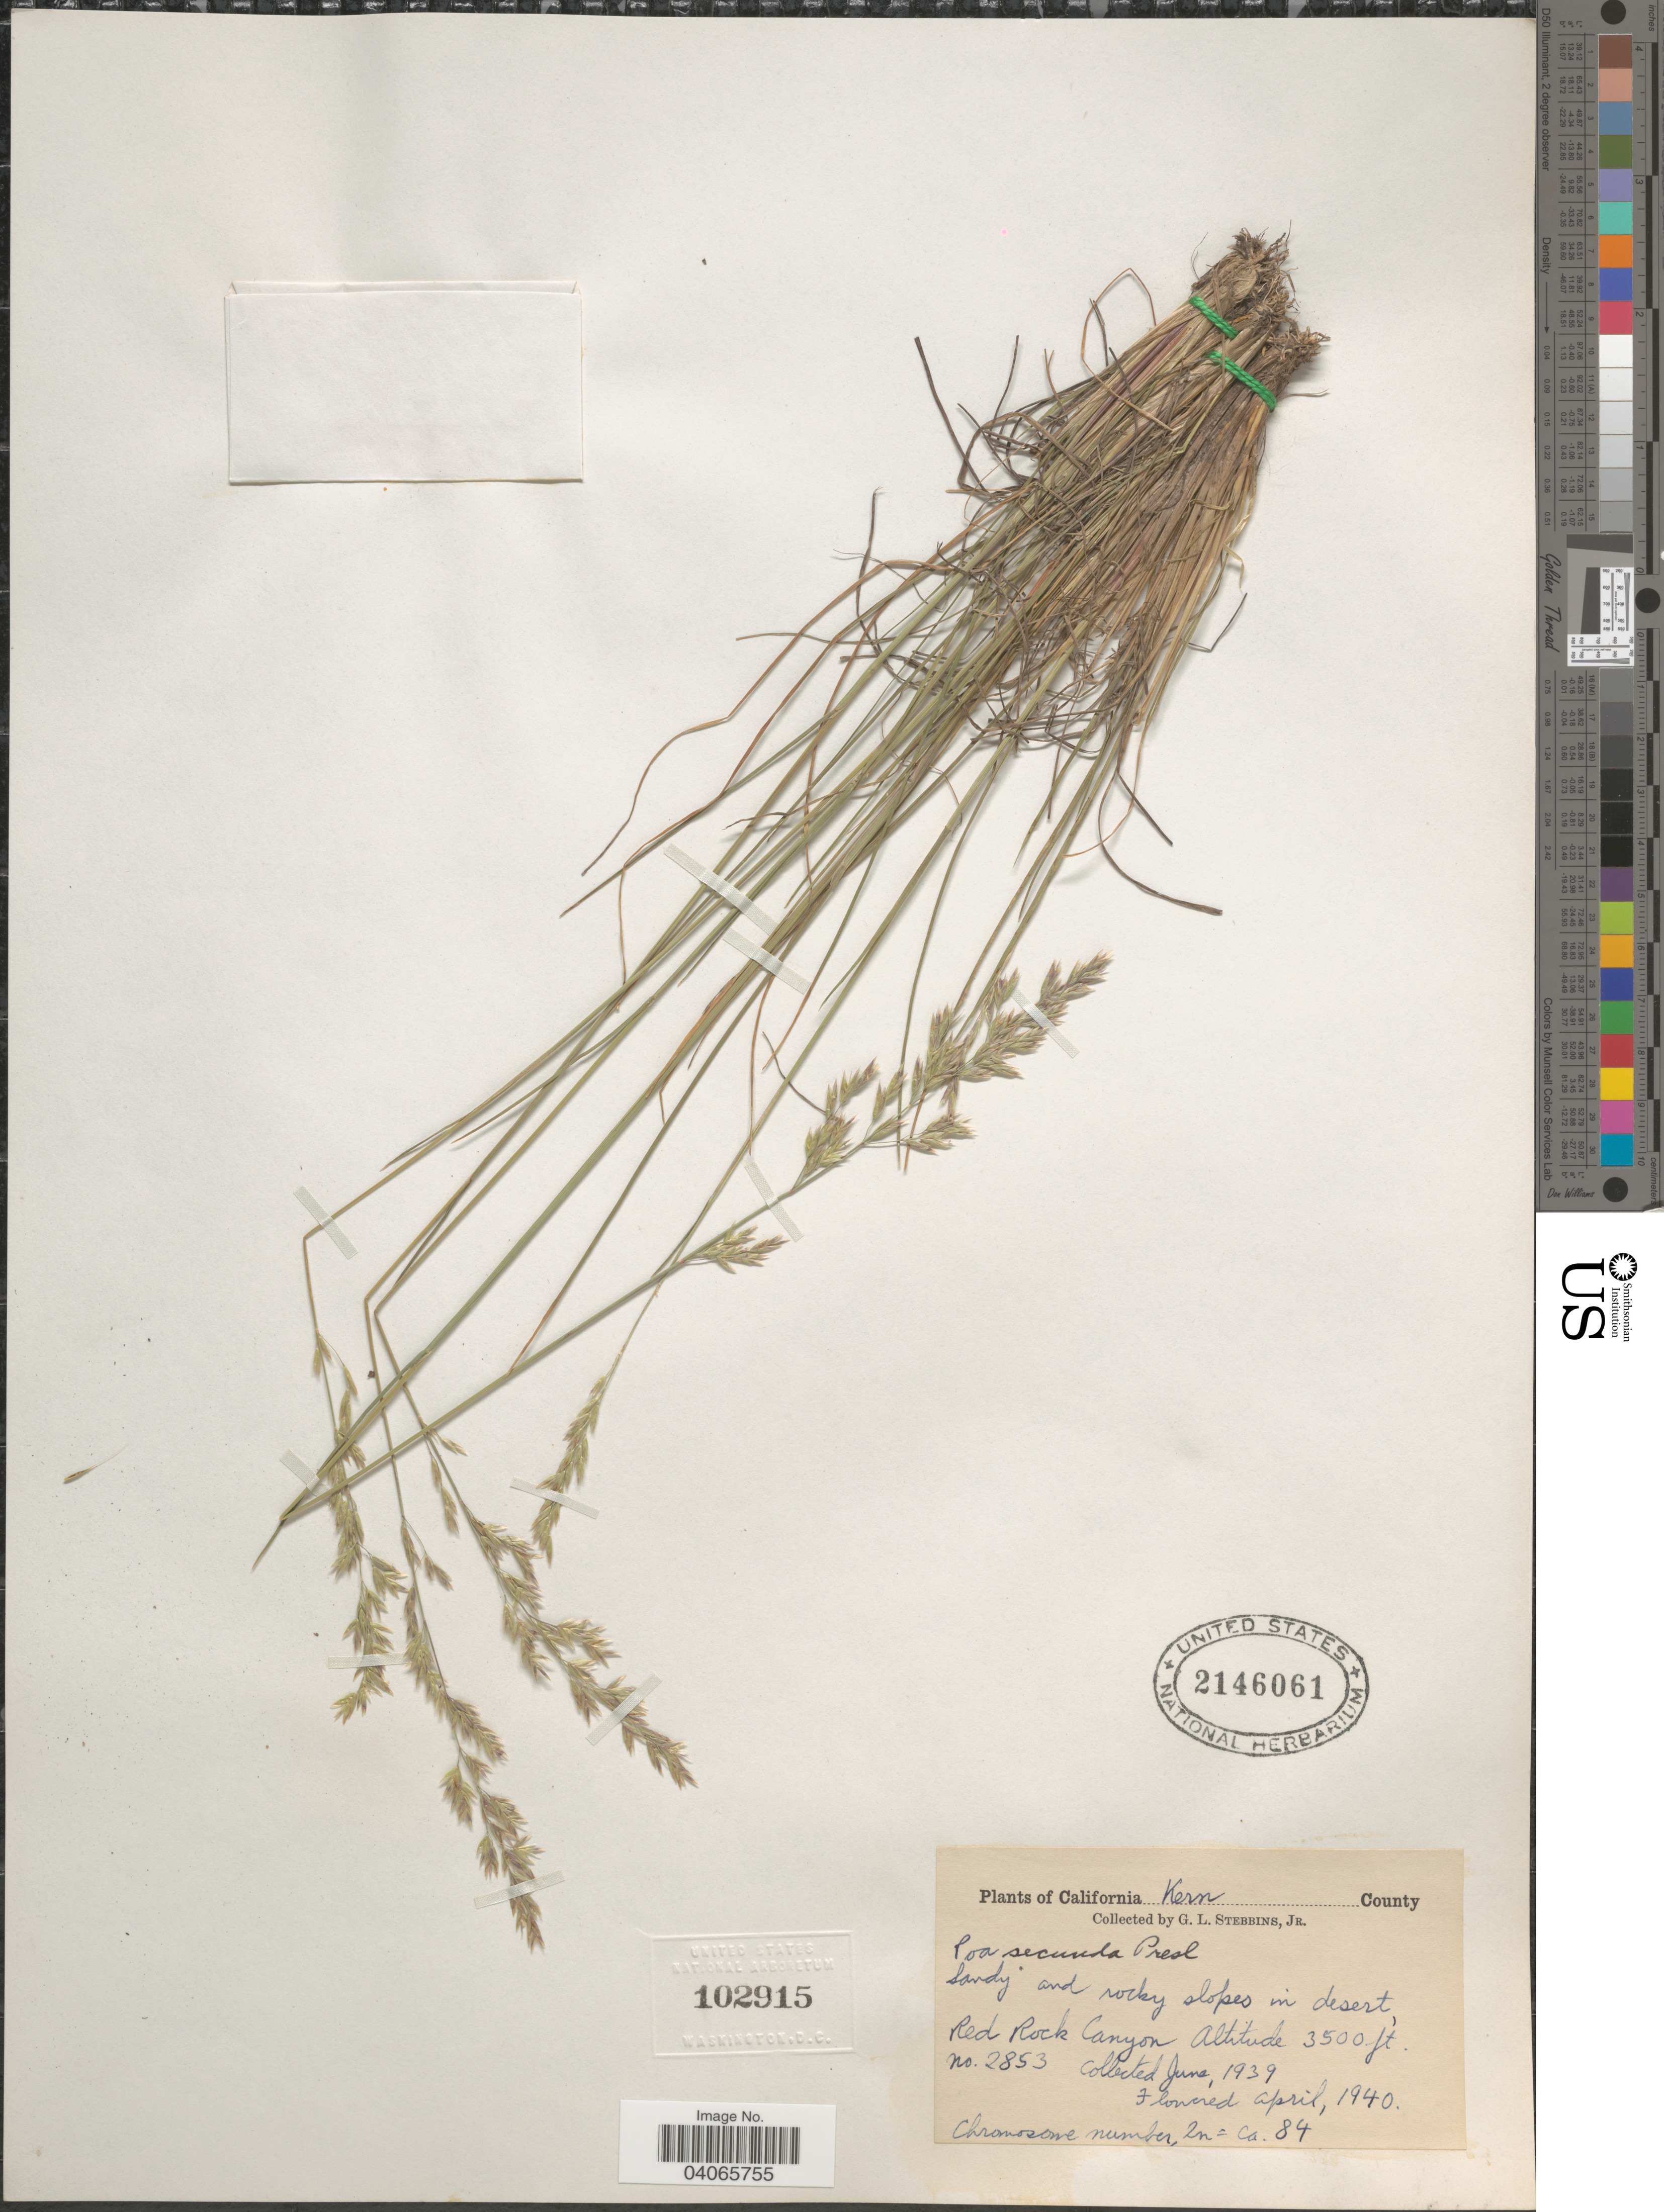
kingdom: Plantae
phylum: Tracheophyta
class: Liliopsida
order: Poales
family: Poaceae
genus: Poa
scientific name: Poa secunda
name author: J. Presl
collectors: G. L. Stebbins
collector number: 2853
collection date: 1939-06/1940-04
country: United States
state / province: California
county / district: Kern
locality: Kern County. Sandy and rocky slopes in desert, Red Rock Canyon.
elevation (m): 1067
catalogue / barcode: US 2146061